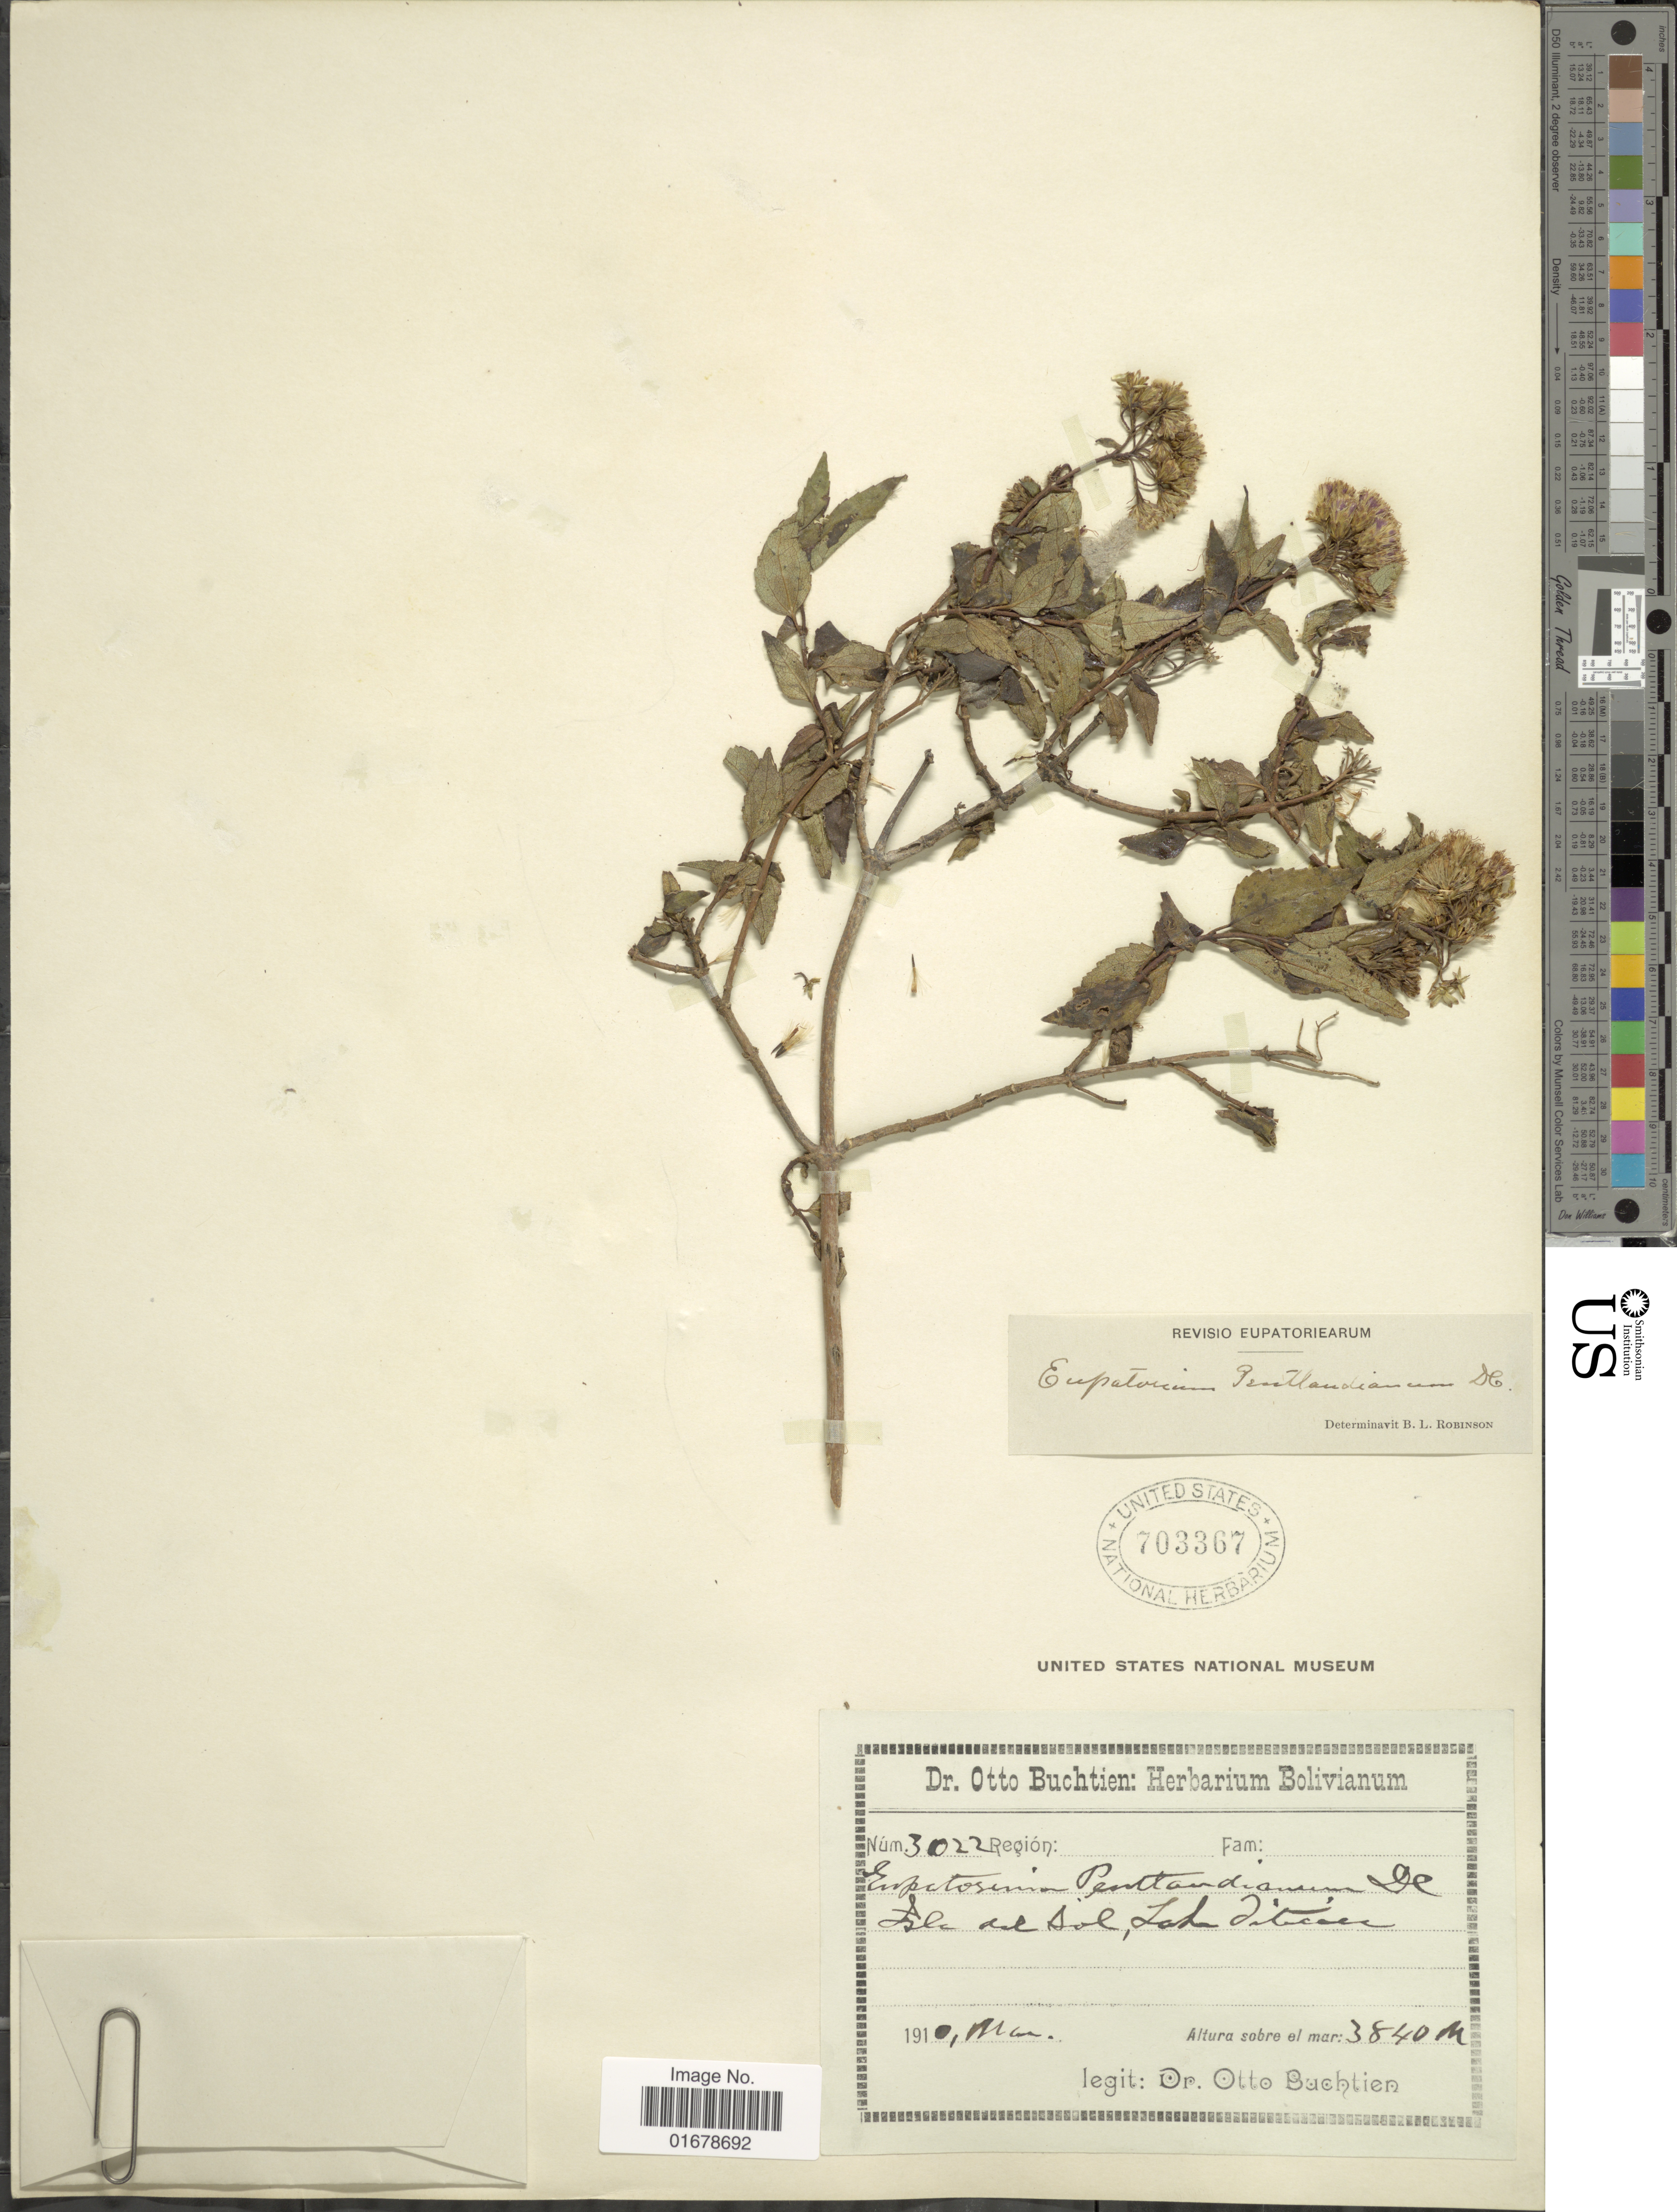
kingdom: Plantae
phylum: Tracheophyta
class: Magnoliopsida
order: Asterales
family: Asteraceae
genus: Ageratina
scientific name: Ageratina pentlandiana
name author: (DC.) R.M. King & H. Rob.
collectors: O. Buchtien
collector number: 3022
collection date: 1910-03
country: Bolivia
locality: Isla del Sol, Lake Delika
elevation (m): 3840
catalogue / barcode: US 703367